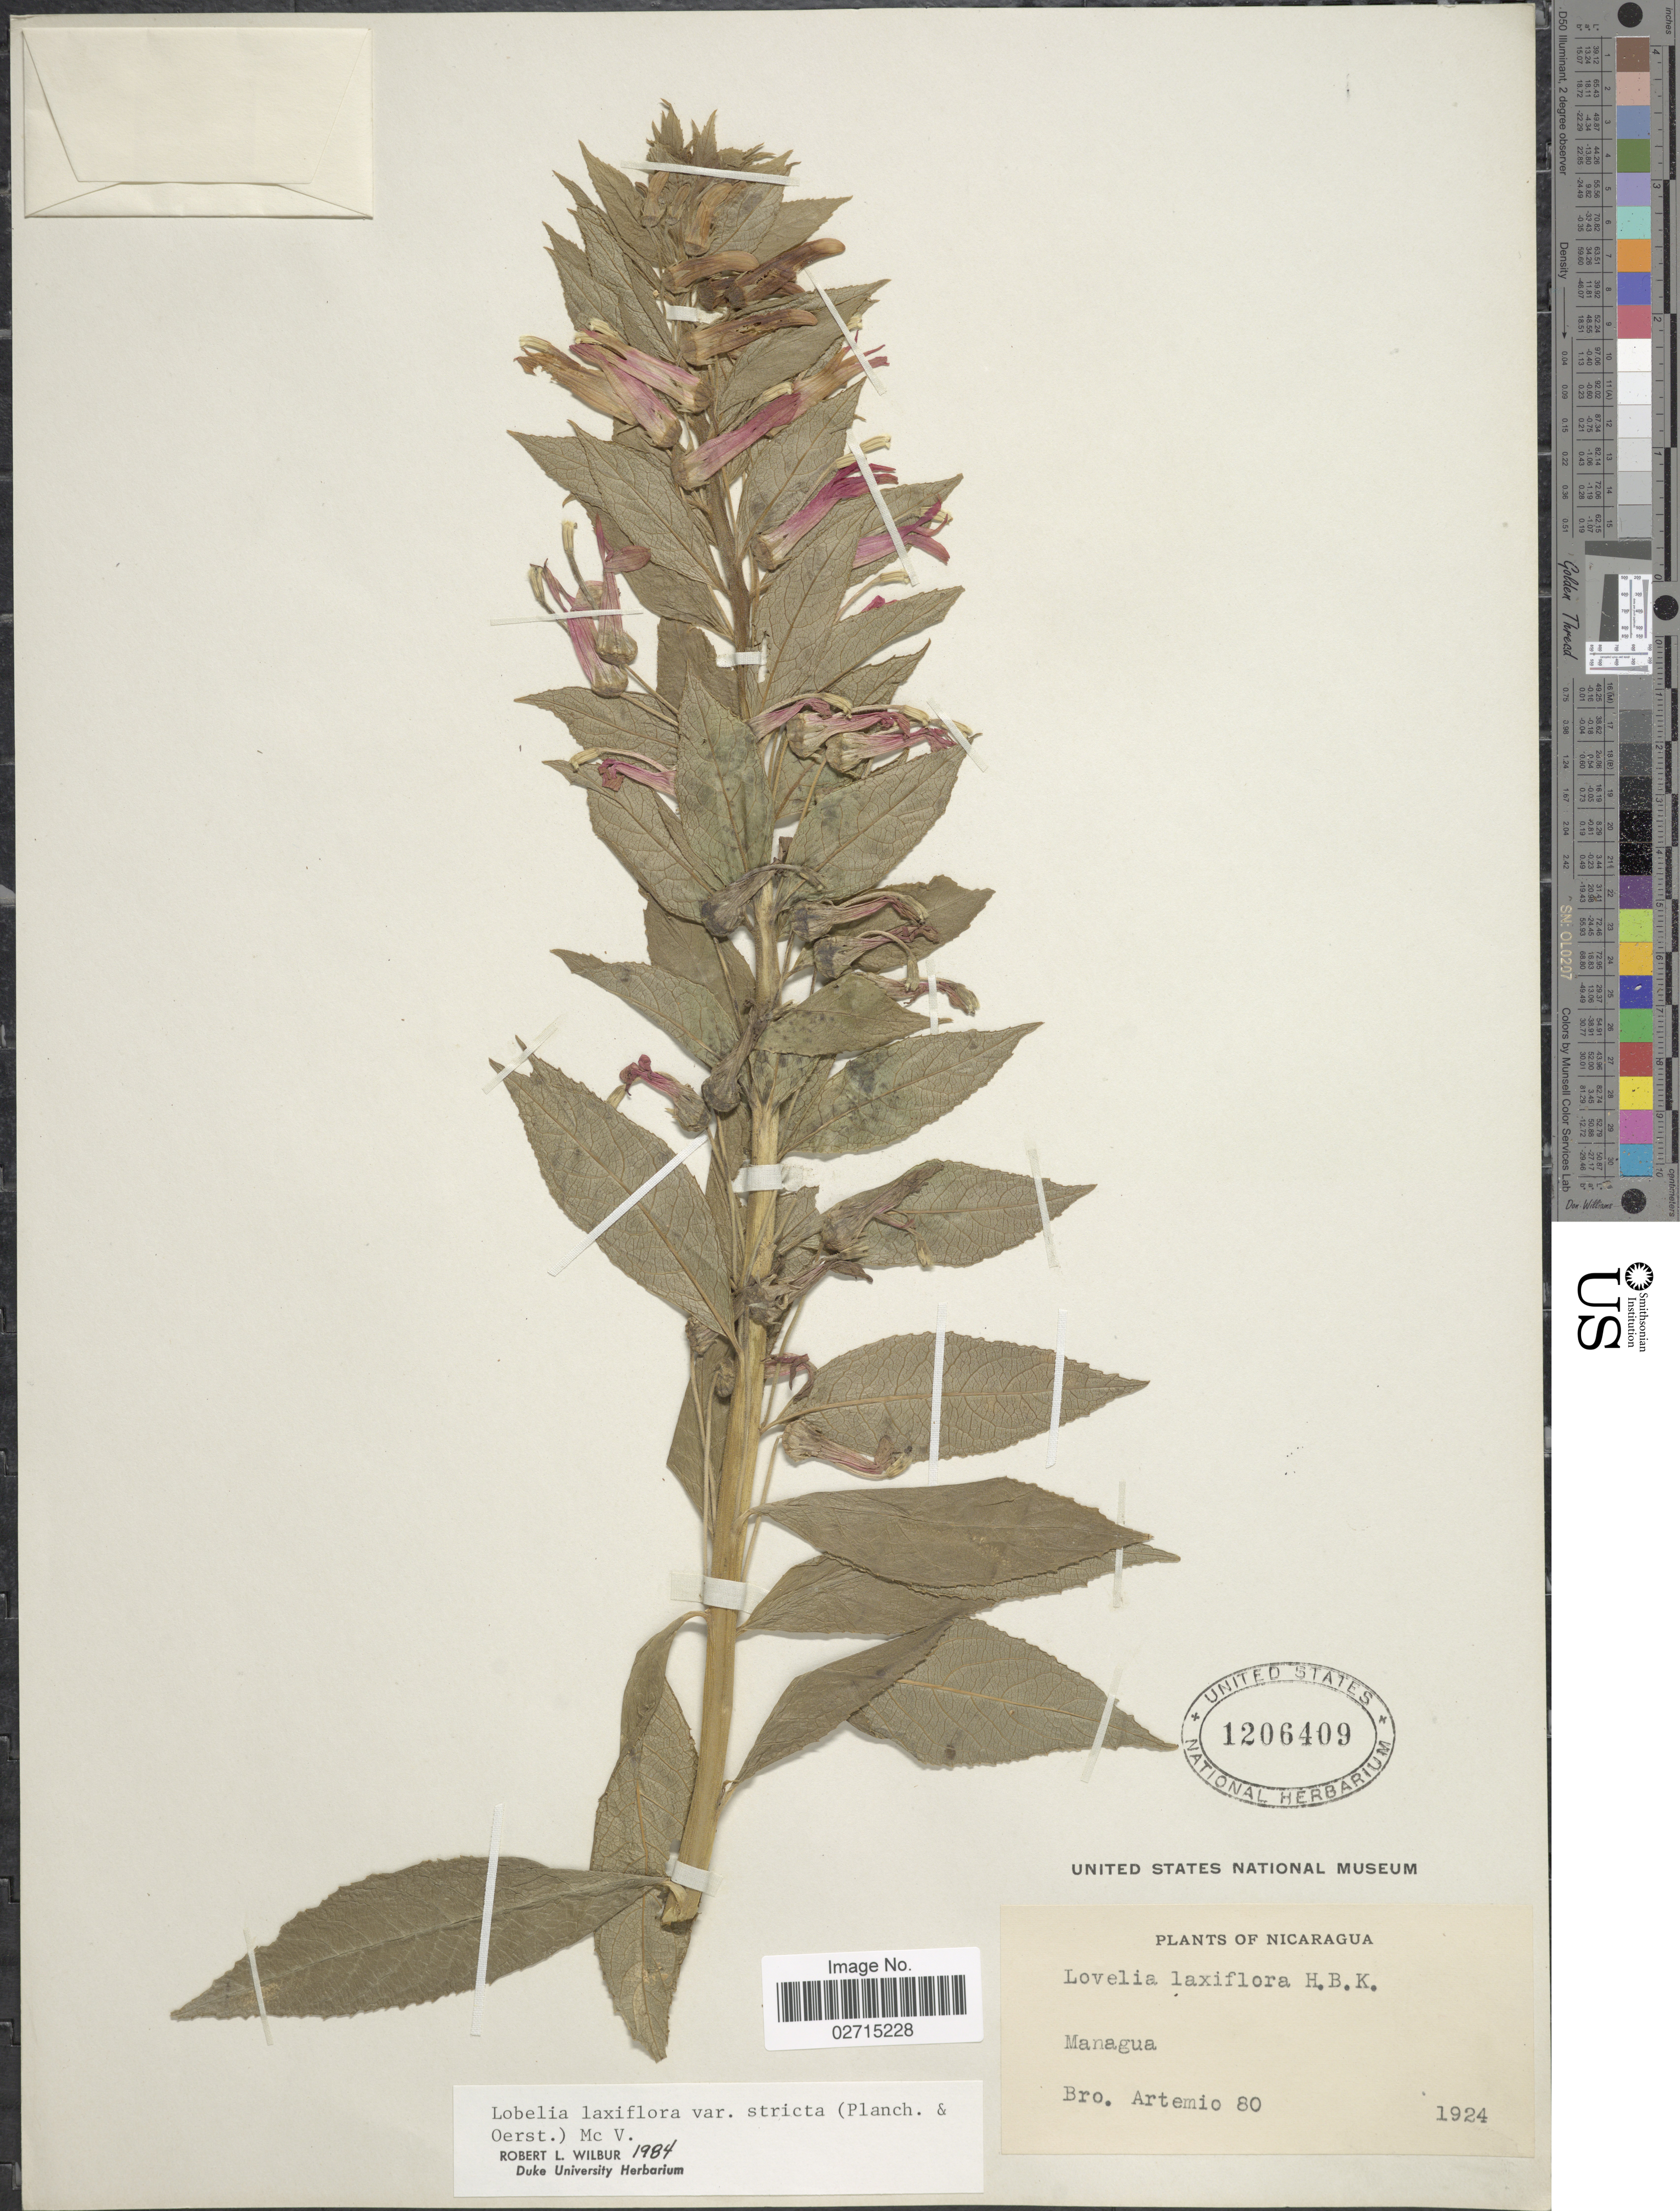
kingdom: Plantae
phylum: Tracheophyta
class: Magnoliopsida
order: Asterales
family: Campanulaceae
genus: Lobelia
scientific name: Lobelia laxiflora var. stricta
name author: (Planch. & Oerst.) McVaugh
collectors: B. Artemio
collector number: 80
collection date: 1924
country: Nicaragua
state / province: Managua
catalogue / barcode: US 1206409